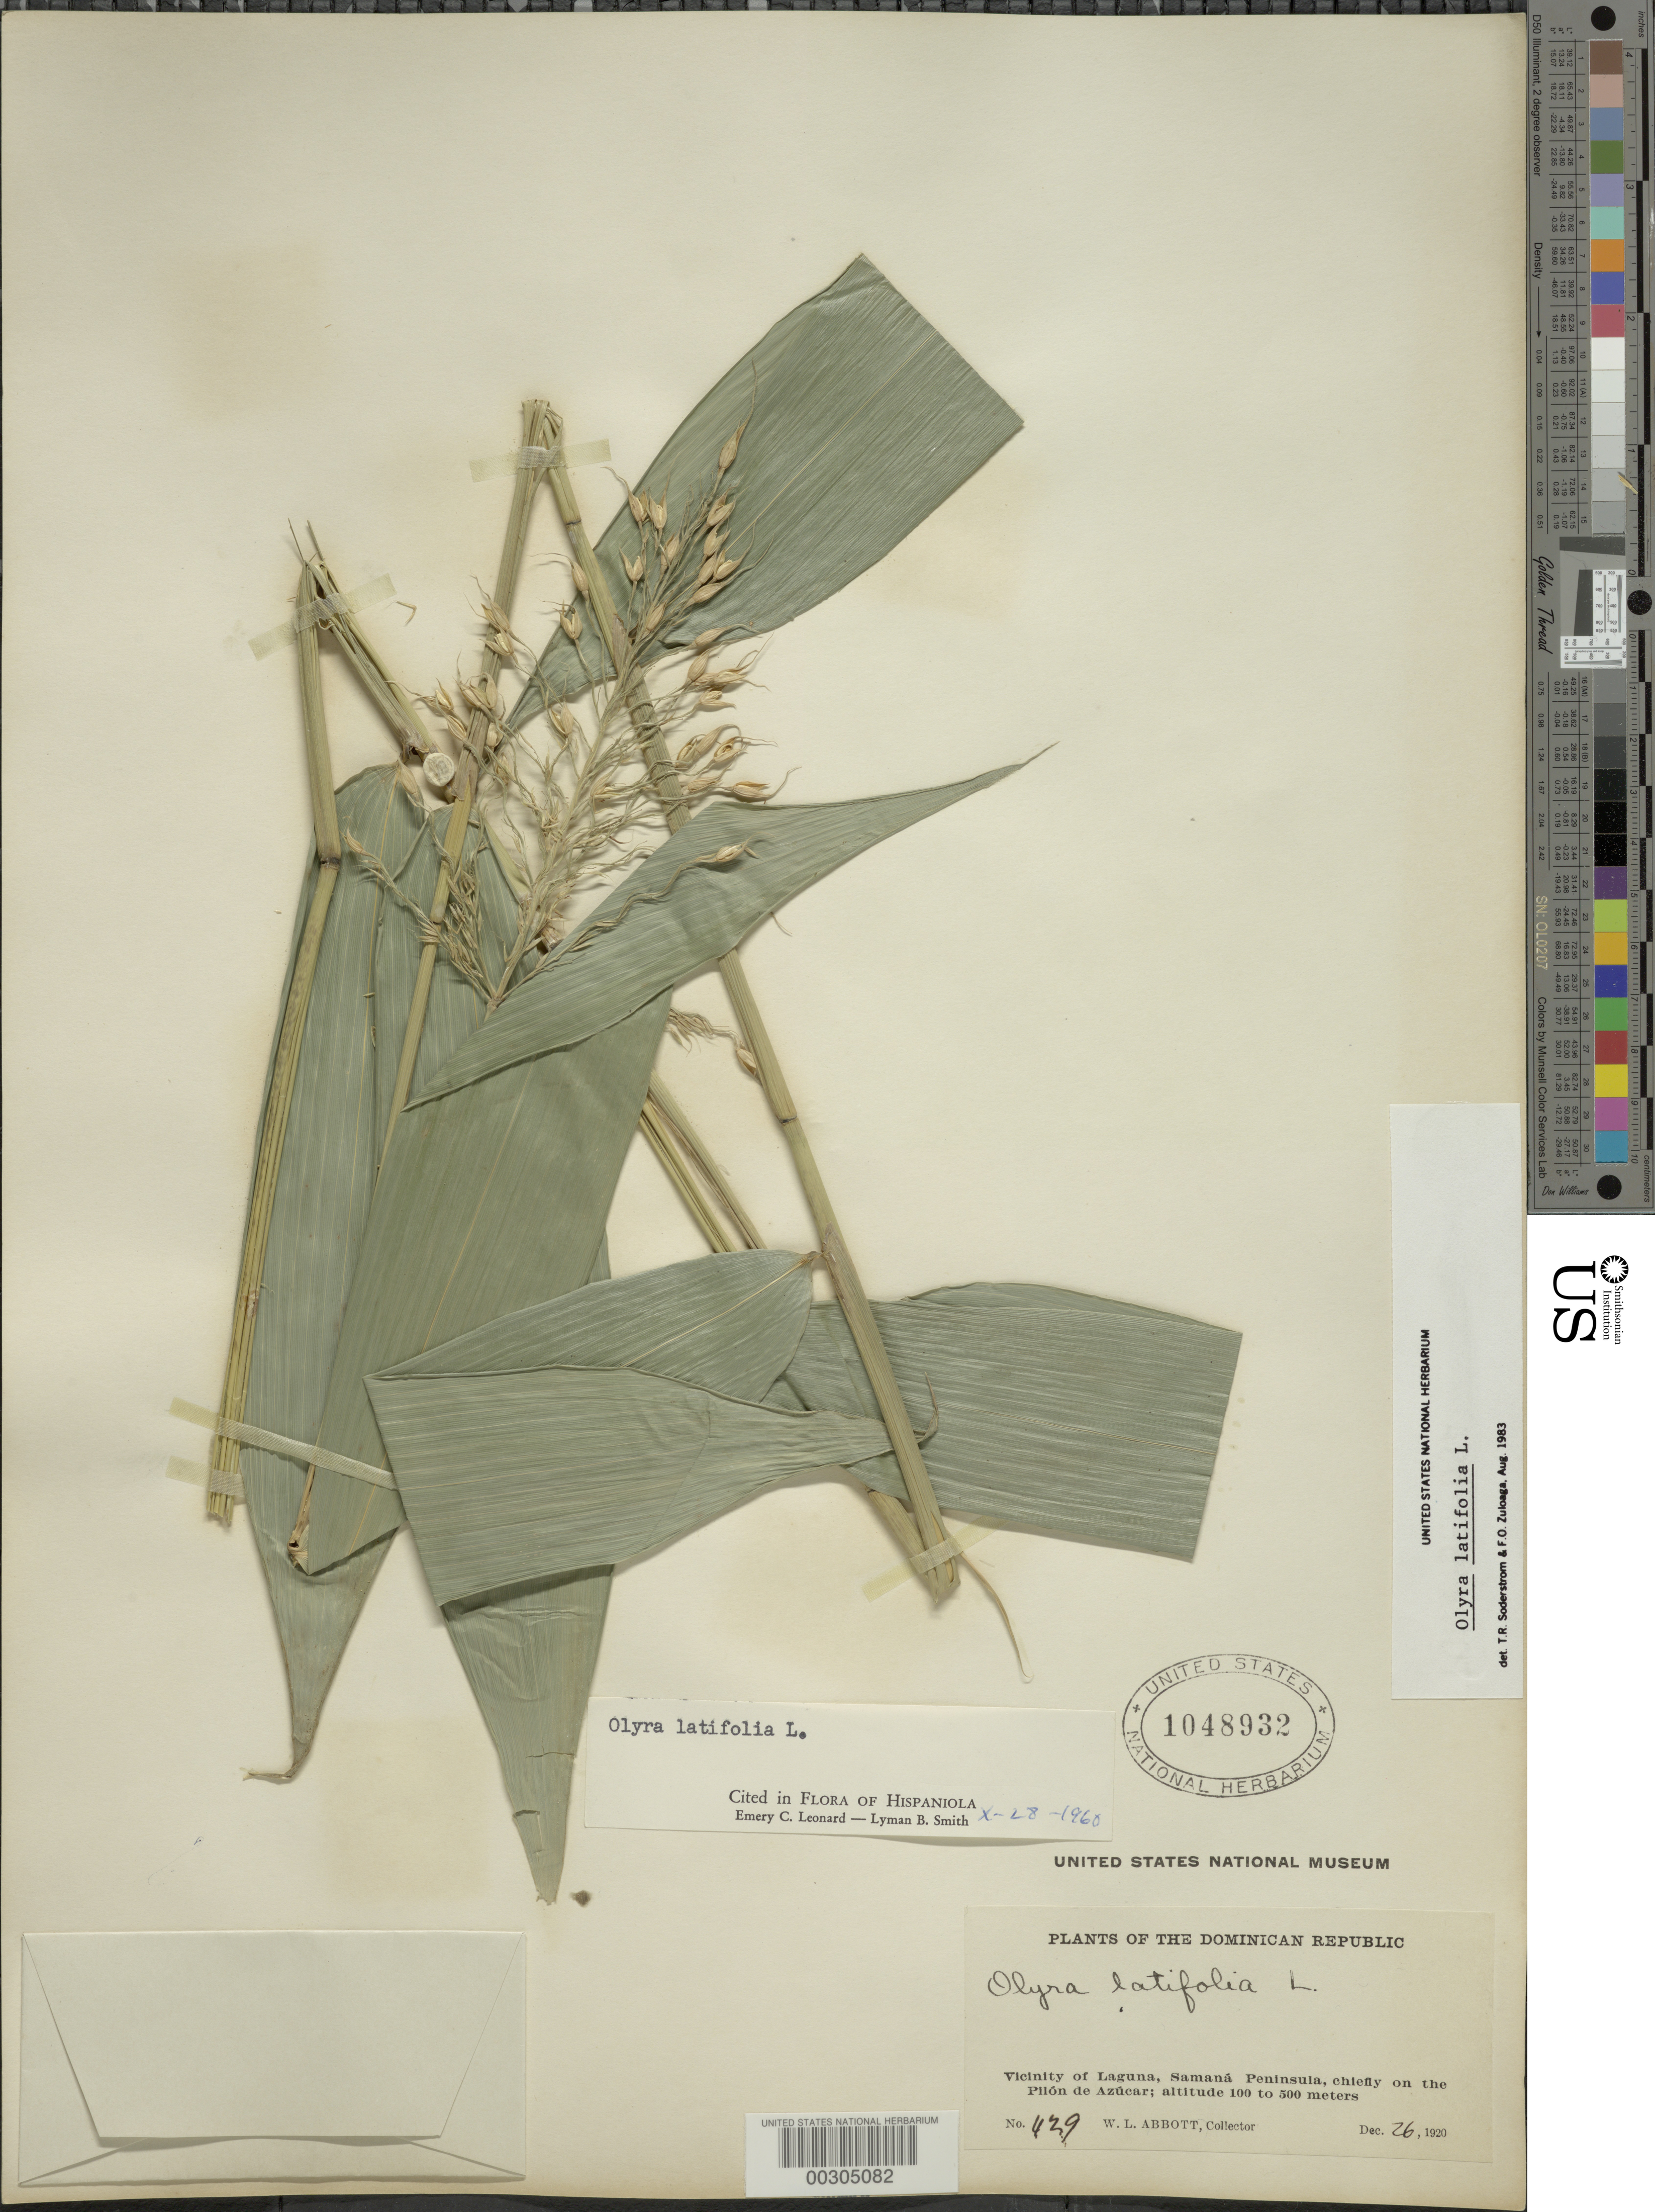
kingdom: Plantae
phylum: Tracheophyta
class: Liliopsida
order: Poales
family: Poaceae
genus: Olyra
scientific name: Olyra latifolia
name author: L.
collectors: W. L. Abbott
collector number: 429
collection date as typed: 26 Dec 1920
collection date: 1920-12-26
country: Dominican Republic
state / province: Samaná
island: Hispaniola Island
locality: Laguna, pilon de azucar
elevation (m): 100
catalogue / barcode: US 1048932